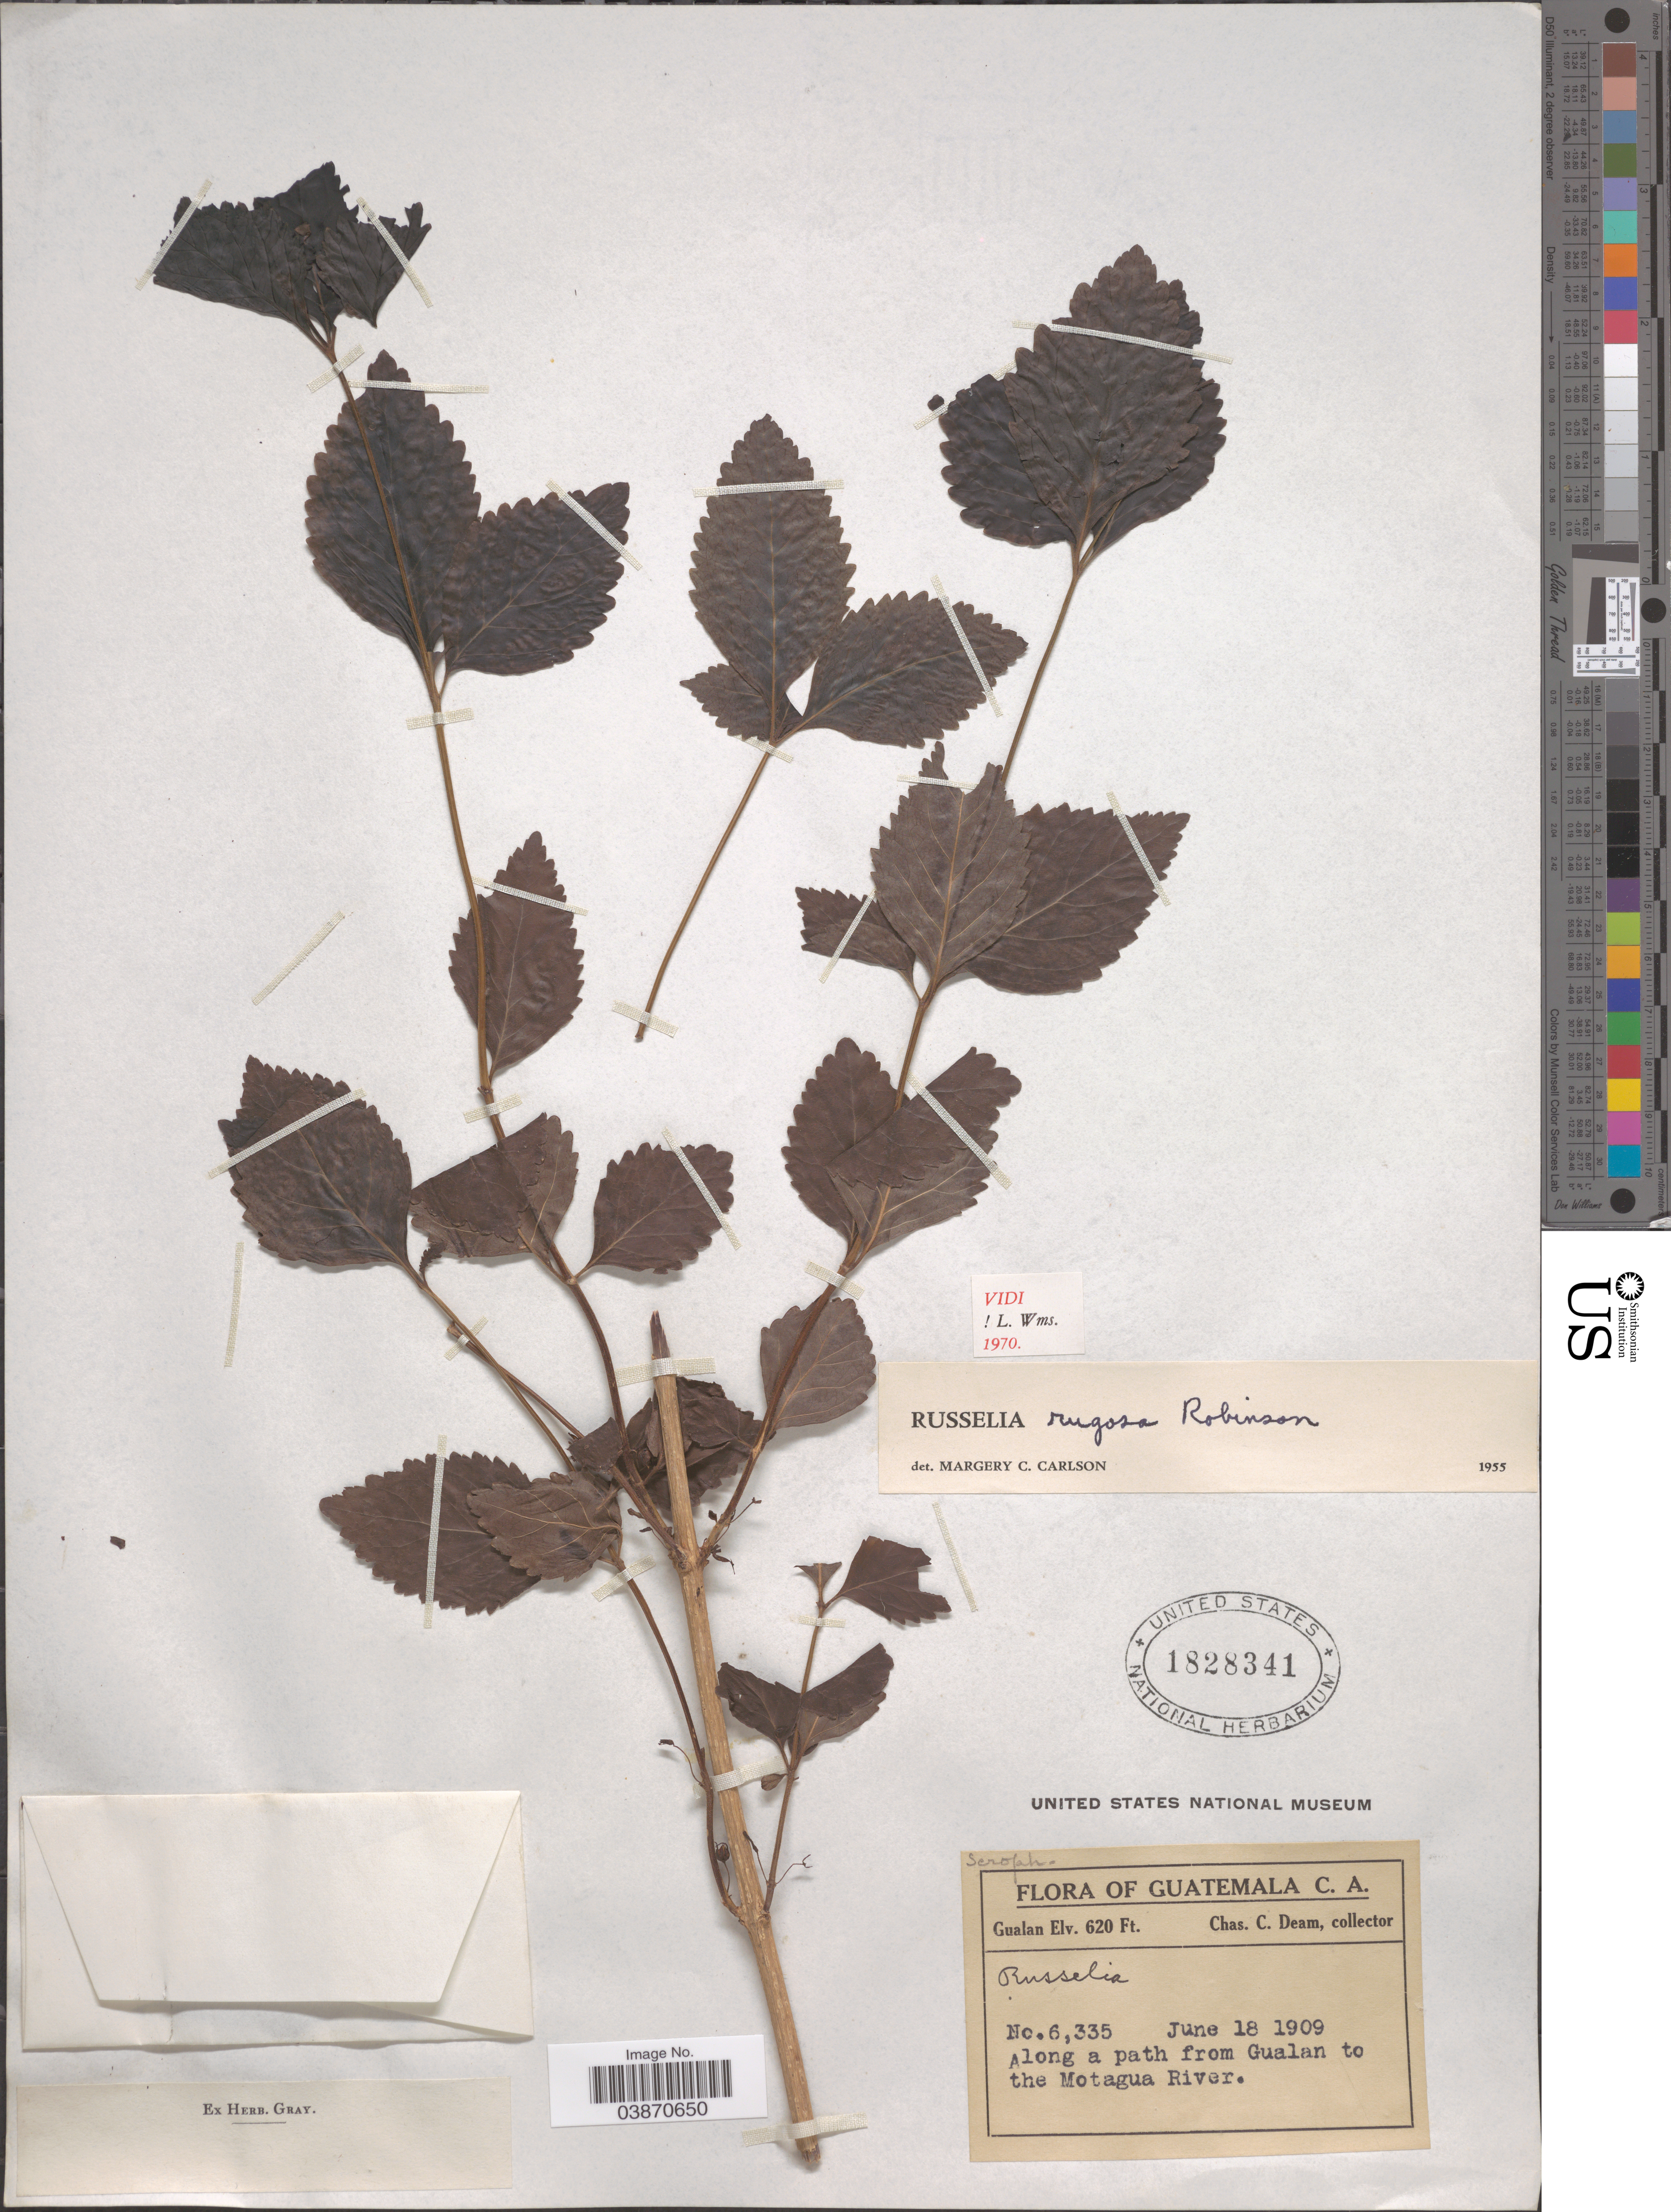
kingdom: Plantae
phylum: Tracheophyta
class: Magnoliopsida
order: Lamiales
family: Plantaginaceae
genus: Russelia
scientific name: Russelia rugosa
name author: B.L. Rob.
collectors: C. C. Deam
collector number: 6335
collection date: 1909-06-18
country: Guatemala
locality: Gualan. along a path from Gualan to the Motagua River.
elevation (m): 189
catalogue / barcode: US 1828341